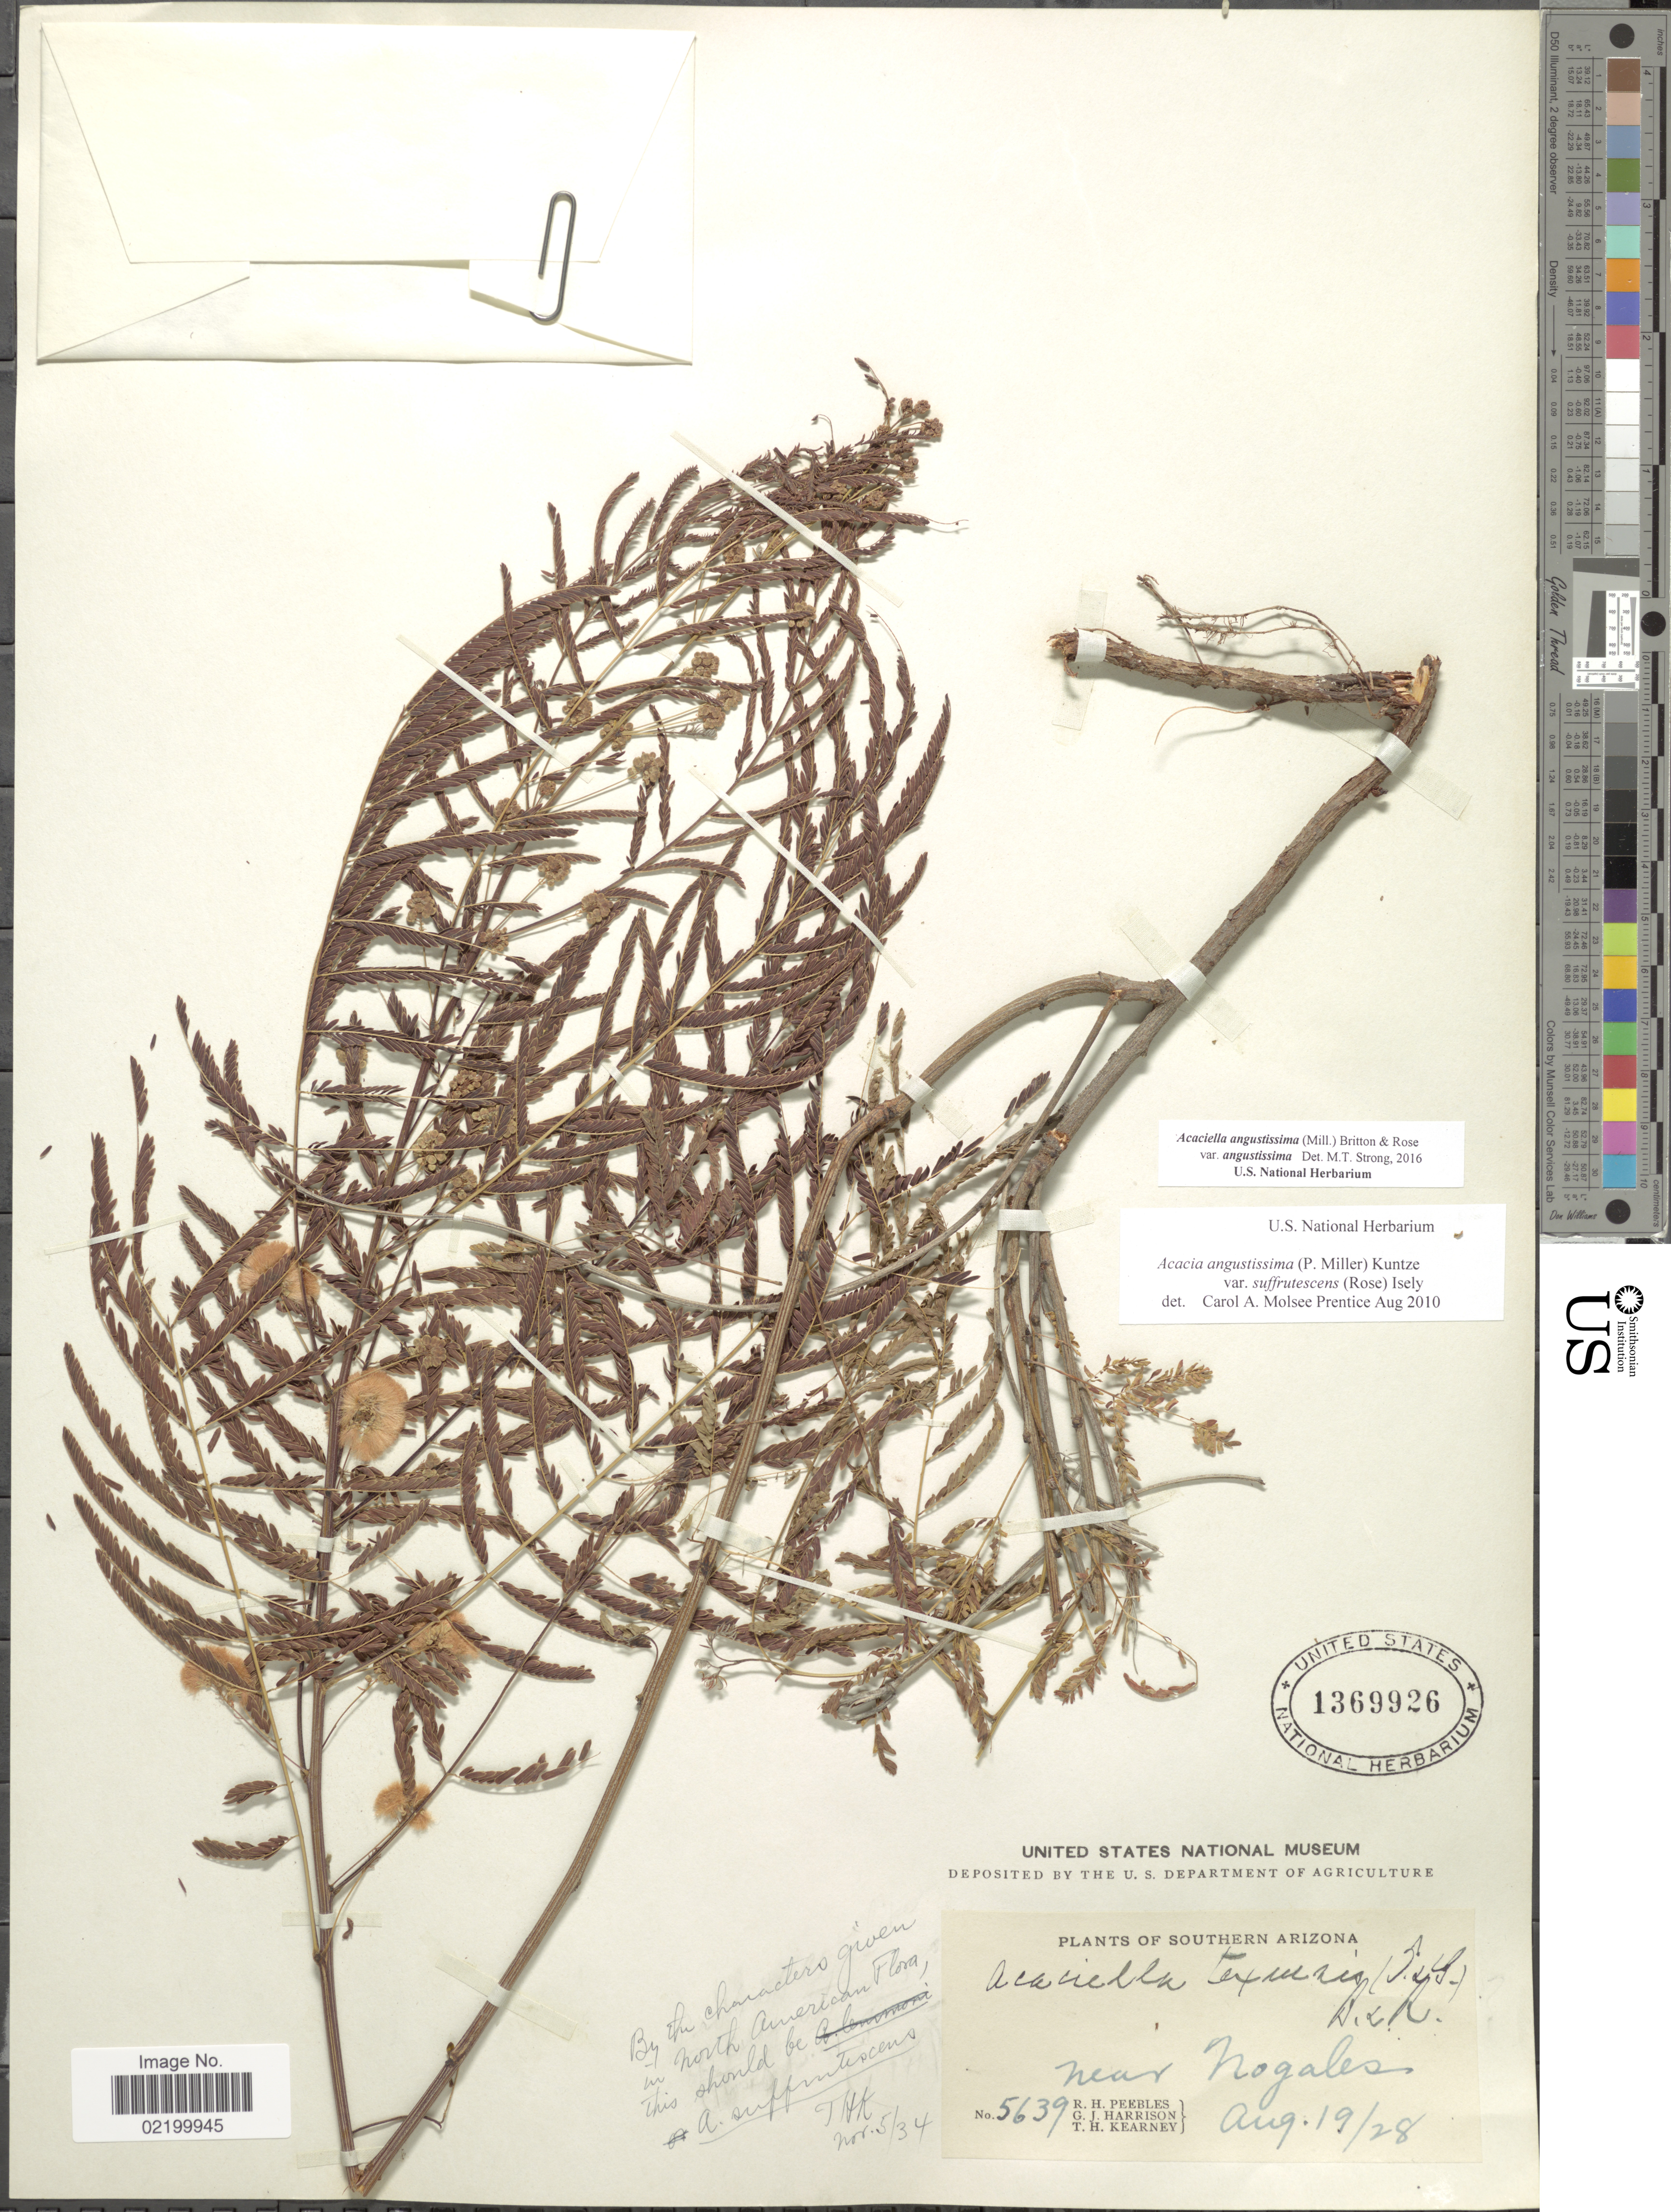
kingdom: Plantae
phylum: Tracheophyta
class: Magnoliopsida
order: Fabales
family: Fabaceae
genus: Acaciella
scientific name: Acaciella angustissima var. angustissima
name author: (Mill.) Britton & Rose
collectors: R. H. Peebles, G. J. Harrison & T. H. Kearney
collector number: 5639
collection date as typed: Transcribed d/m/y: 19/8/28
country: United States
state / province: Arizona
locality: Near Nogales. Southrn Arizona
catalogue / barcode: US 1369926